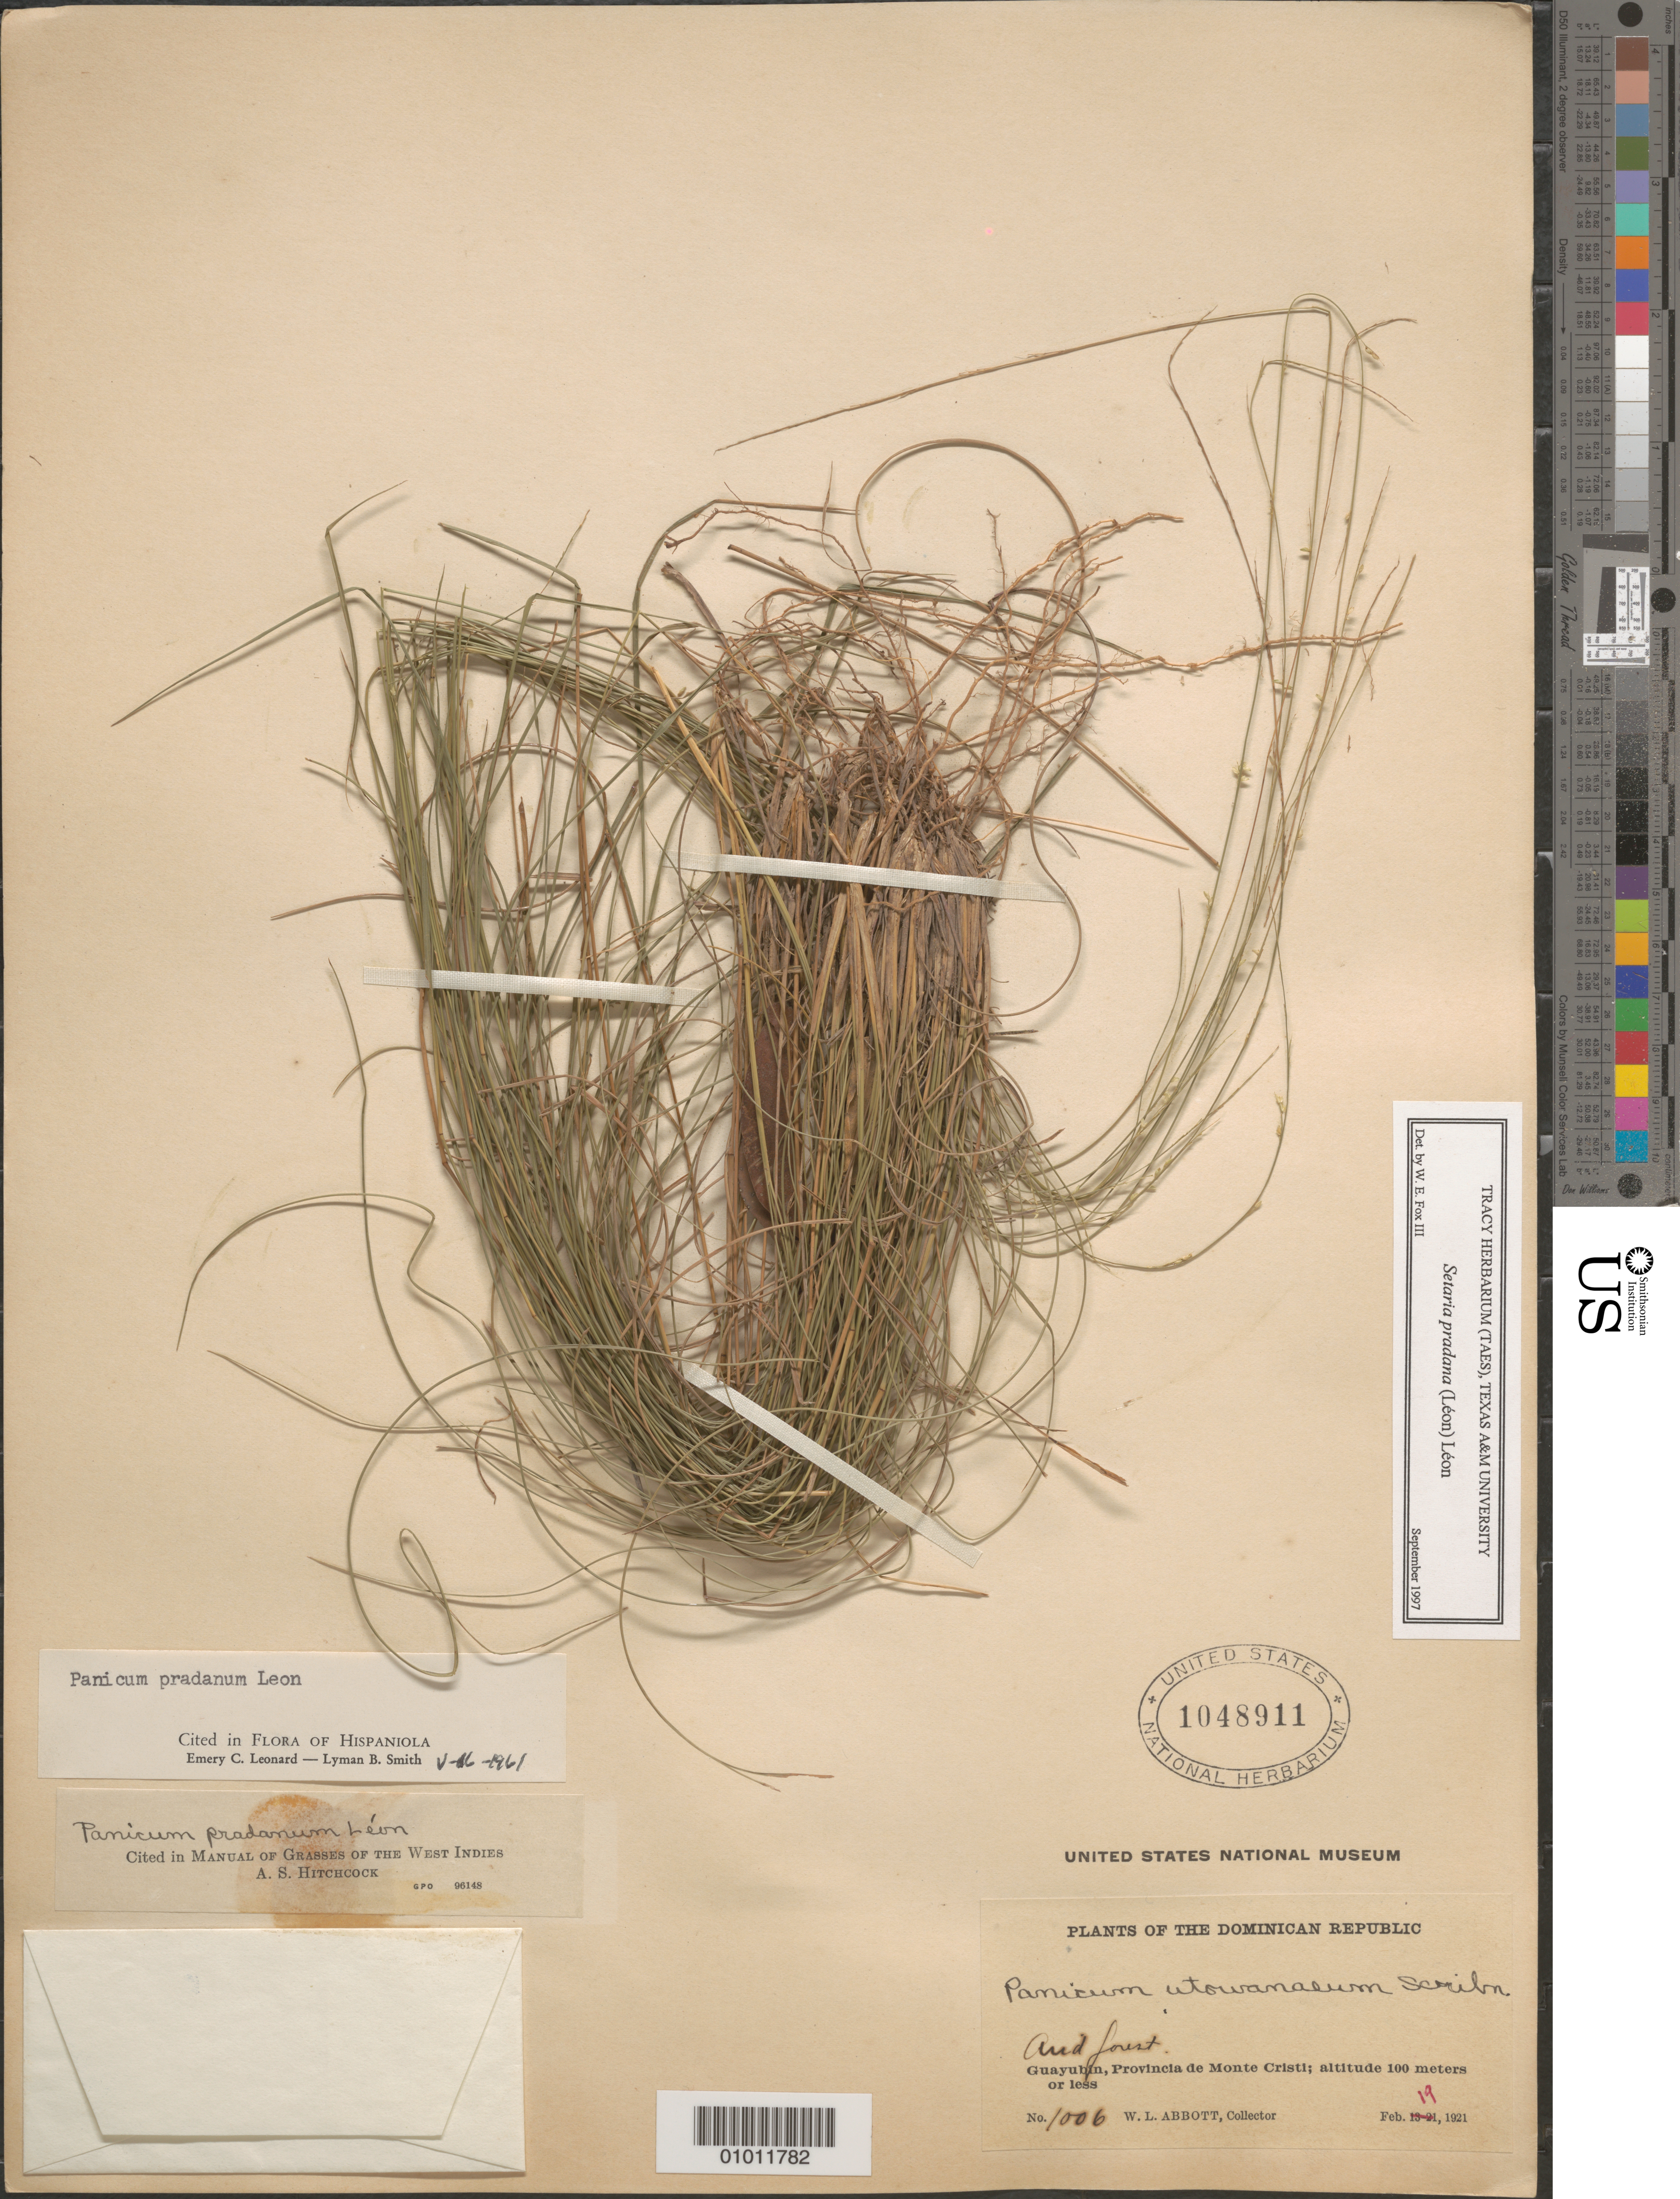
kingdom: Plantae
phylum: Tracheophyta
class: Liliopsida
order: Poales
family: Poaceae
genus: Panicum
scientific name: Panicum pradanum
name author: León ex Hitchc.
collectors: W. L. Abbott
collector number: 1006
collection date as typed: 19 Feb 1921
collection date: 1921-02-19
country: Dominican Republic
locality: Guayubin, Provincia de Monte Cristi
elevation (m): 100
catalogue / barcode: US 1048911